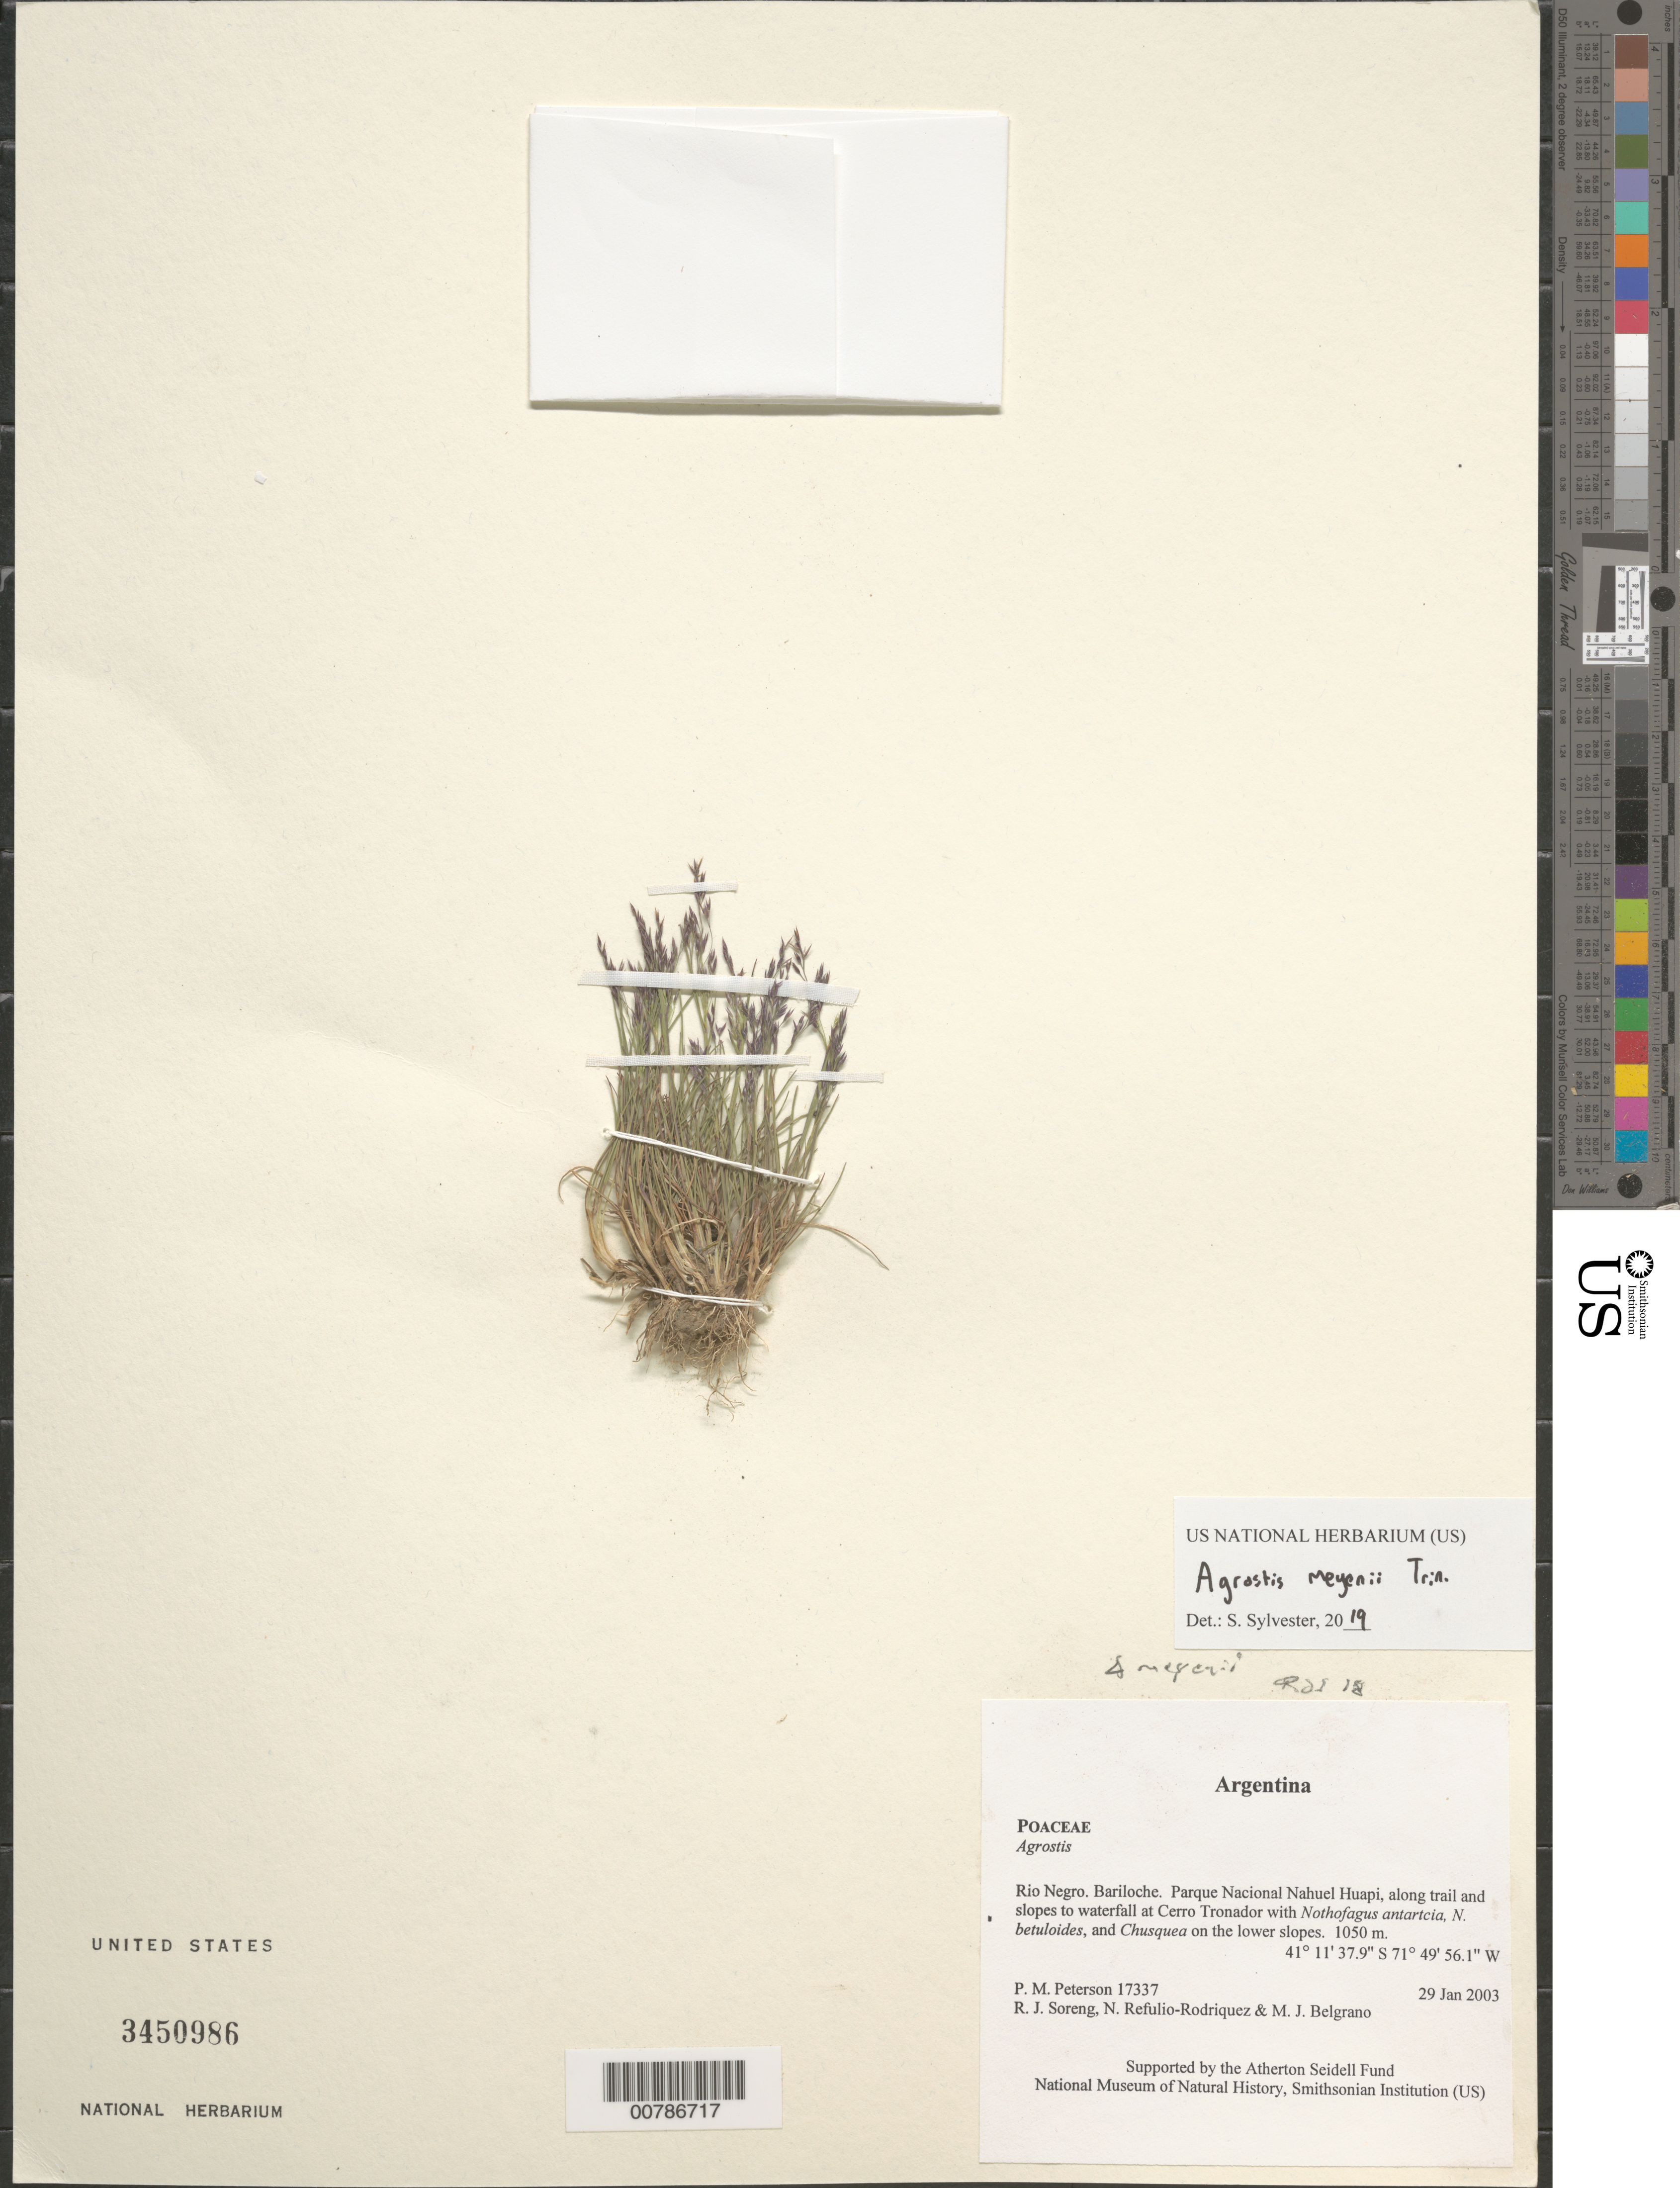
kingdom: Plantae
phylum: Tracheophyta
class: Liliopsida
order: Poales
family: Poaceae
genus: Agrostis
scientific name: Agrostis meyenii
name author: Trin.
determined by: Soreng, Robert J., Research Associate (BOT), Smithsonian Institution - National Museum of Natural History (UNITED STATES)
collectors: P. M. Peterson, R. J. Soreng, N. Refulio-Rodríguez & M. Belgrano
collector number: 17337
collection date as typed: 29 Jan 2003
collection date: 2003-01-29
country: Argentina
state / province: Rio Negro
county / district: Bariloche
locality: Parque Nacional Nahuel Huapi, along trail and slopes to waterfall at Cerro Tronador with Nothofagus antartcia, N. betuloides, and Chusquea on the lower slopes.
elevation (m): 1050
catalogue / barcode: US 3450986